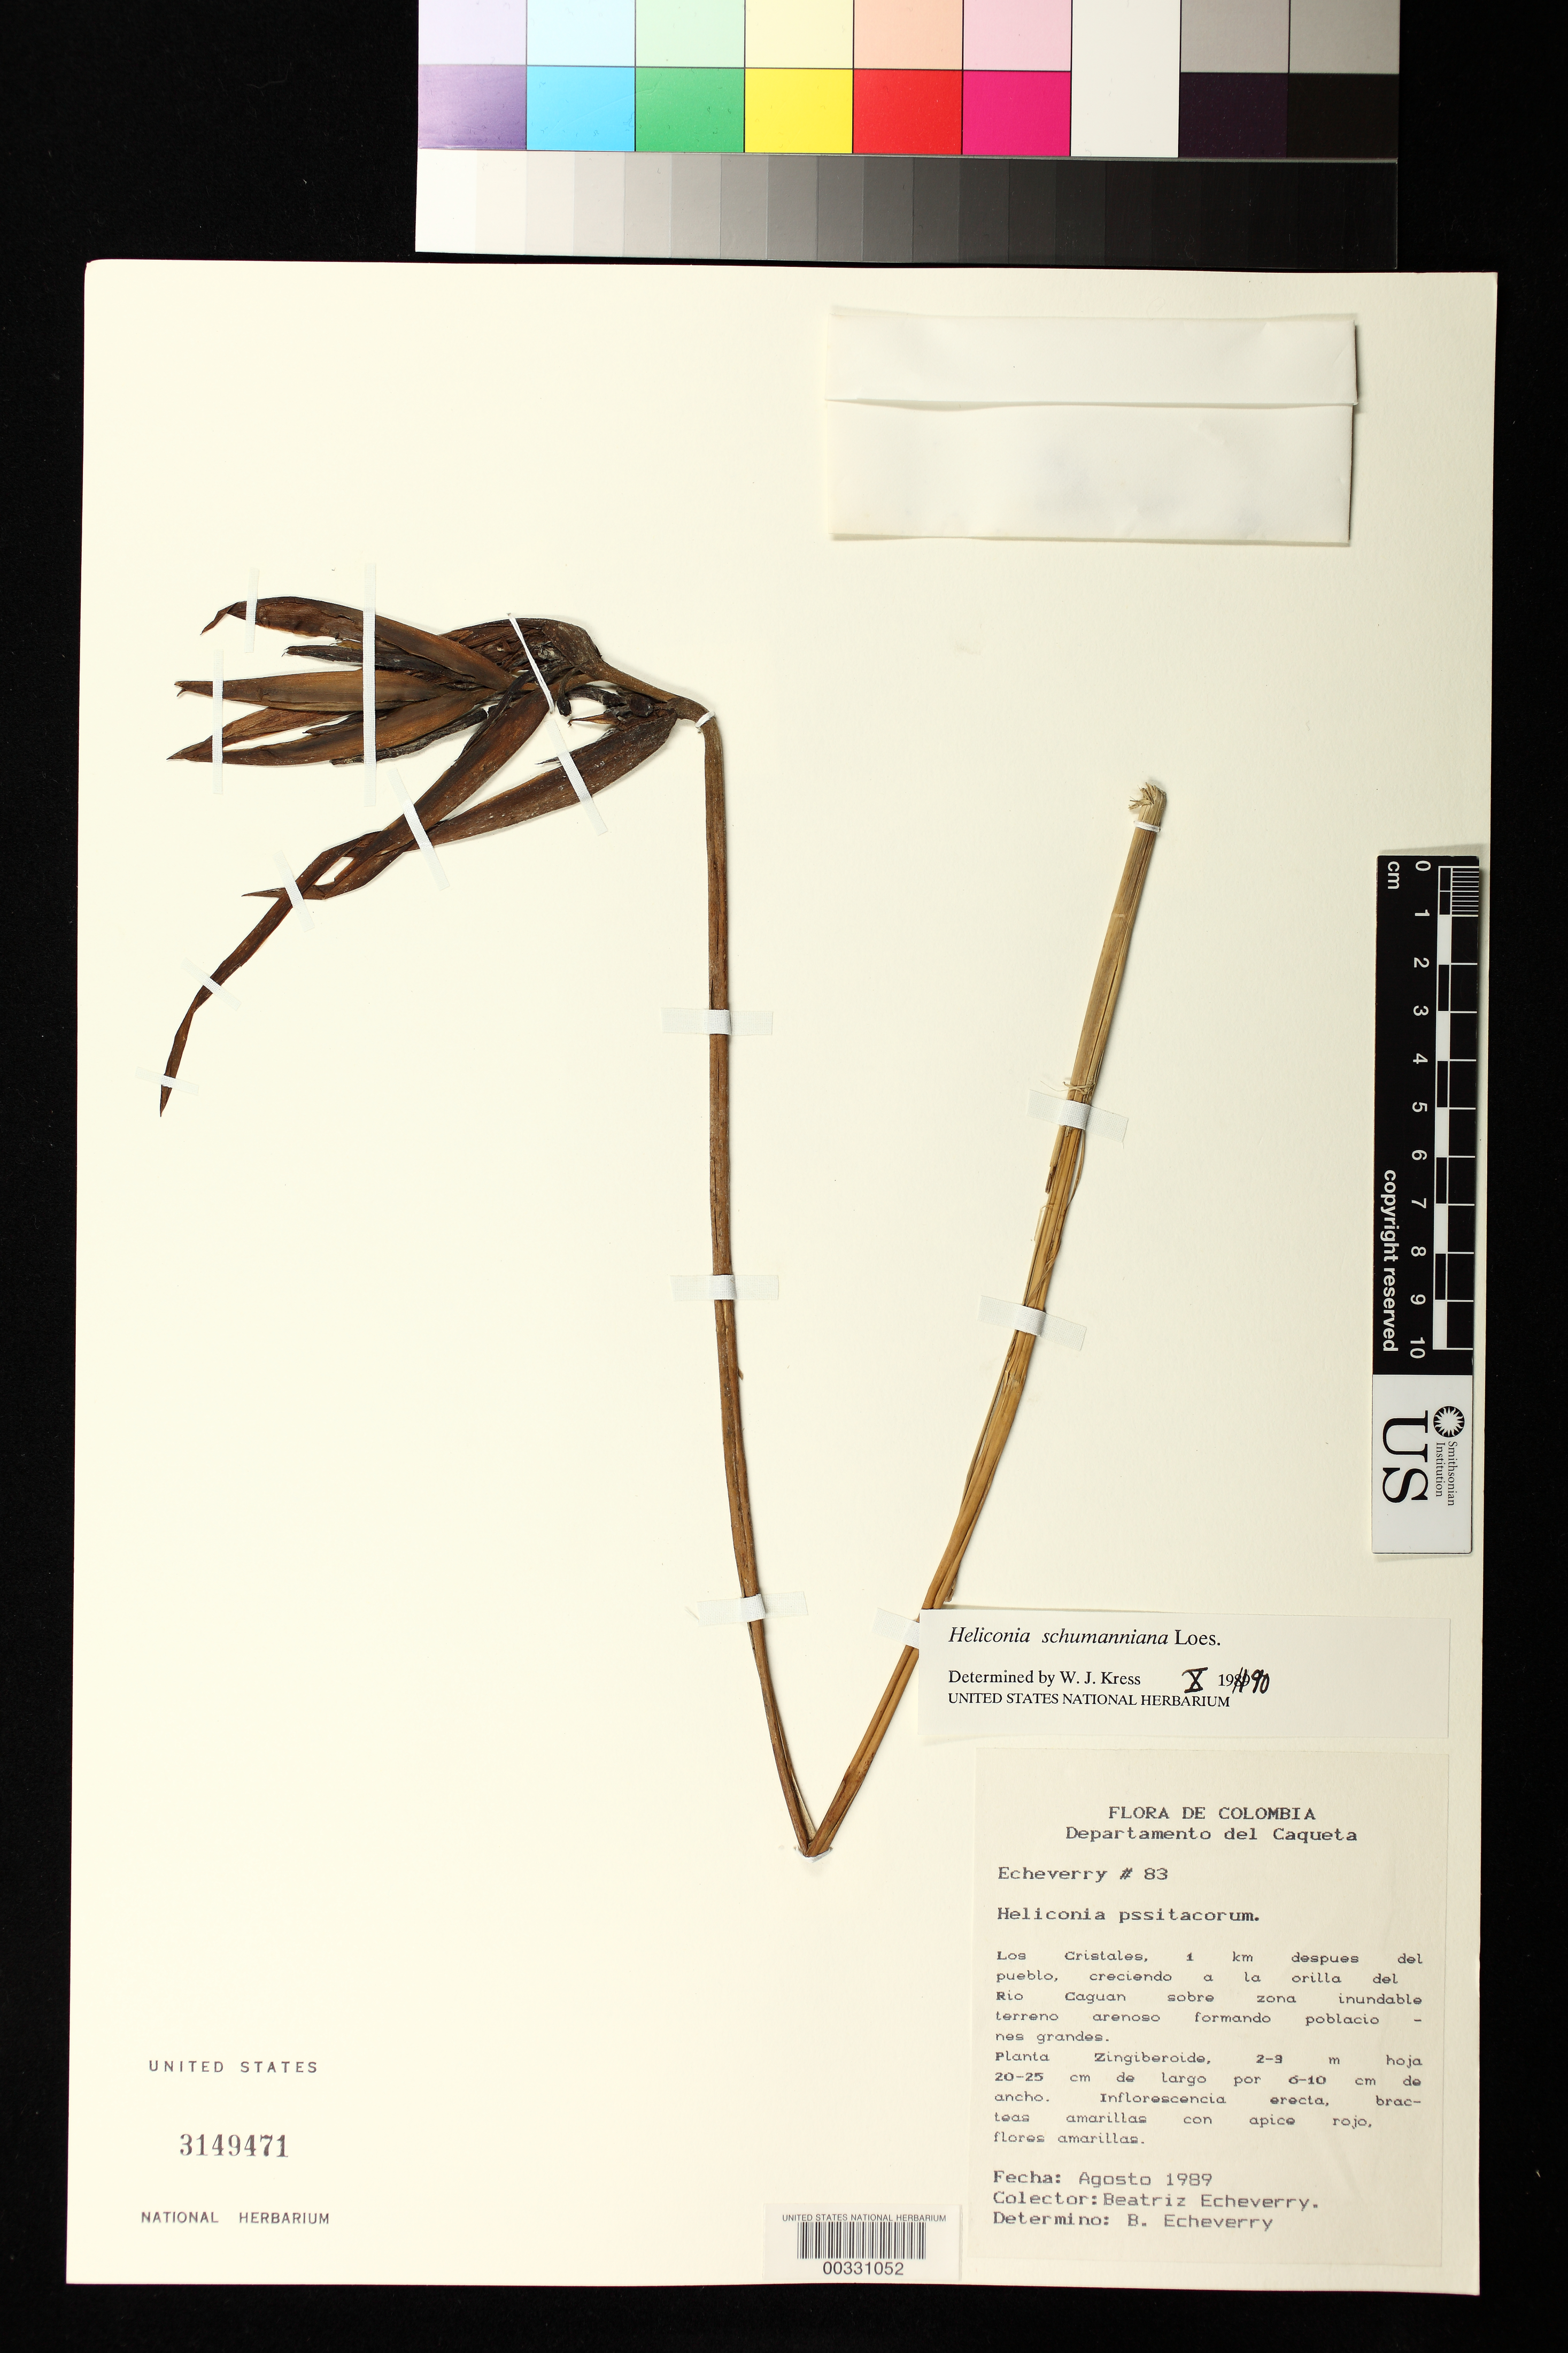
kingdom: Plantae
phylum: Tracheophyta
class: Liliopsida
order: Zingiberales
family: Heliconiaceae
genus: Heliconia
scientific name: Heliconia schumanniana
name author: Loes.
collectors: B. Echeverry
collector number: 83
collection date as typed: Aug 1989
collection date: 1989-08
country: Colombia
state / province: Caquetá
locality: Los Cristales, 1 km after del Pueblo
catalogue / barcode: US 3149471